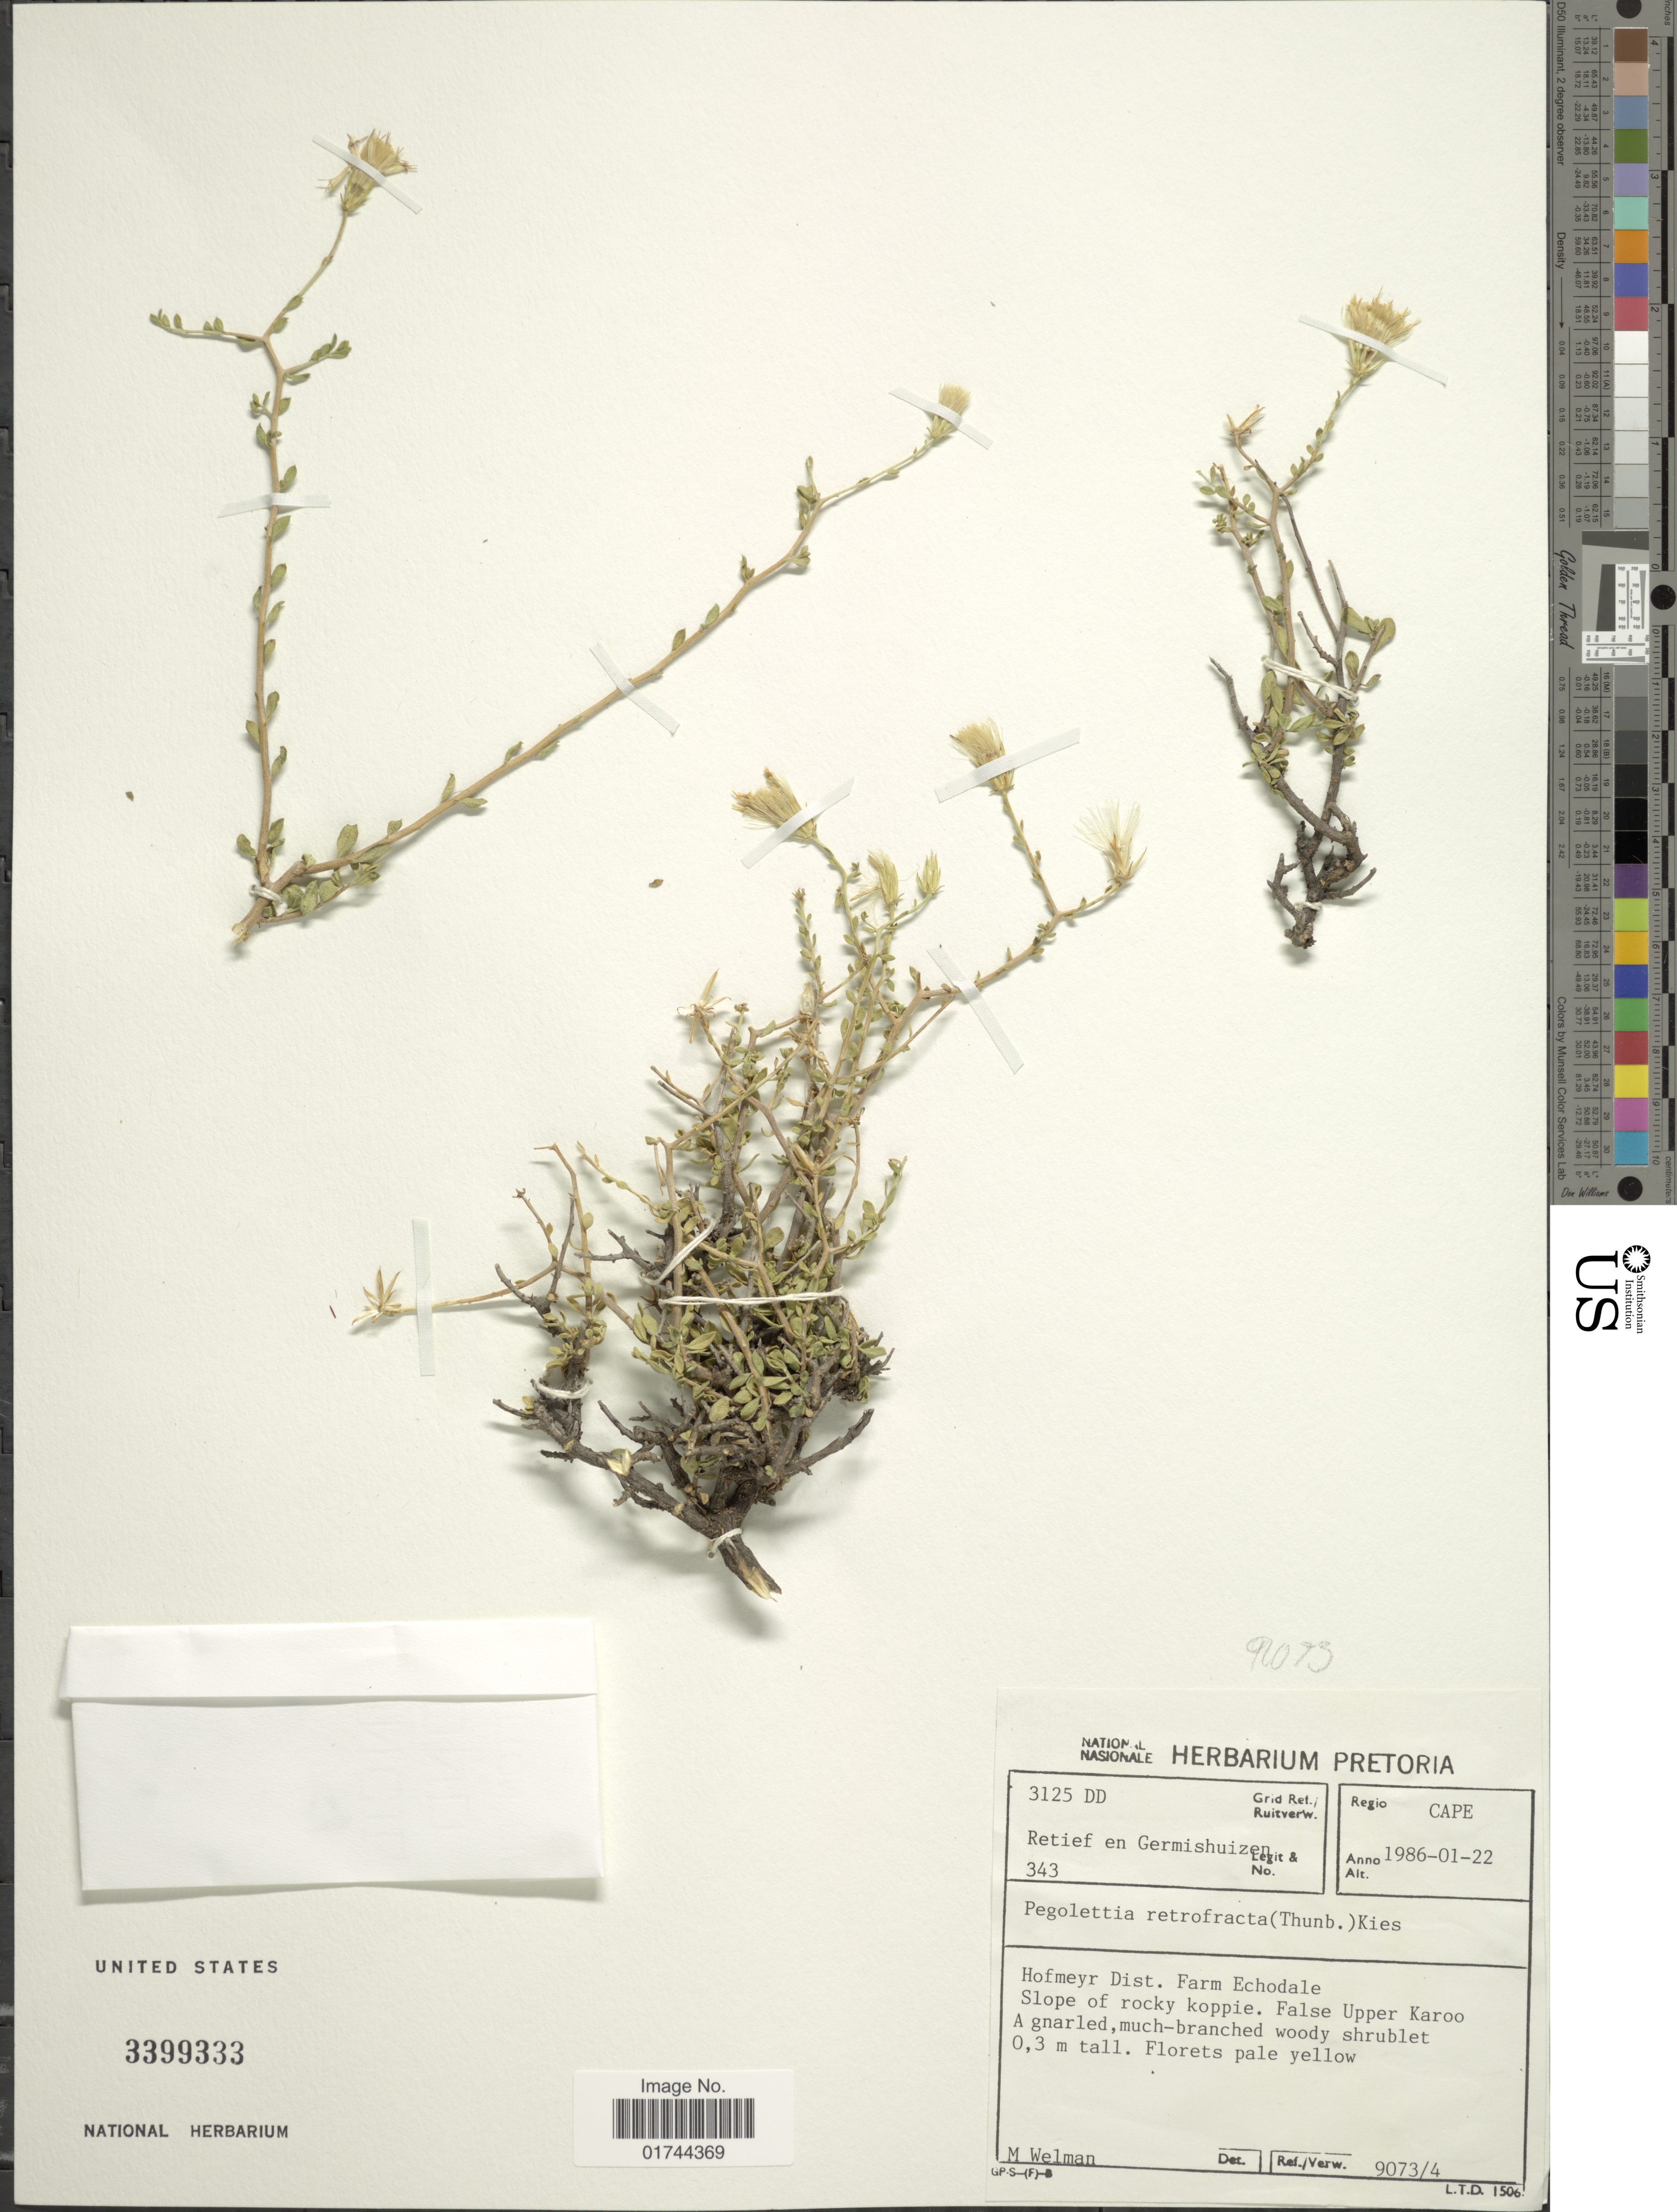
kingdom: Plantae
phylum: Tracheophyta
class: Magnoliopsida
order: Asterales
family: Asteraceae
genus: Pegolettia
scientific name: Pegolettia retrofracta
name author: (Thunb.) Kies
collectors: -. Retief & G. Germishuizen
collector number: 343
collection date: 1986-01-22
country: South Africa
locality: Cape, Hofmeyr Dist., Farm Echodale Slope of rocky koppie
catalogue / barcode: US 3399333